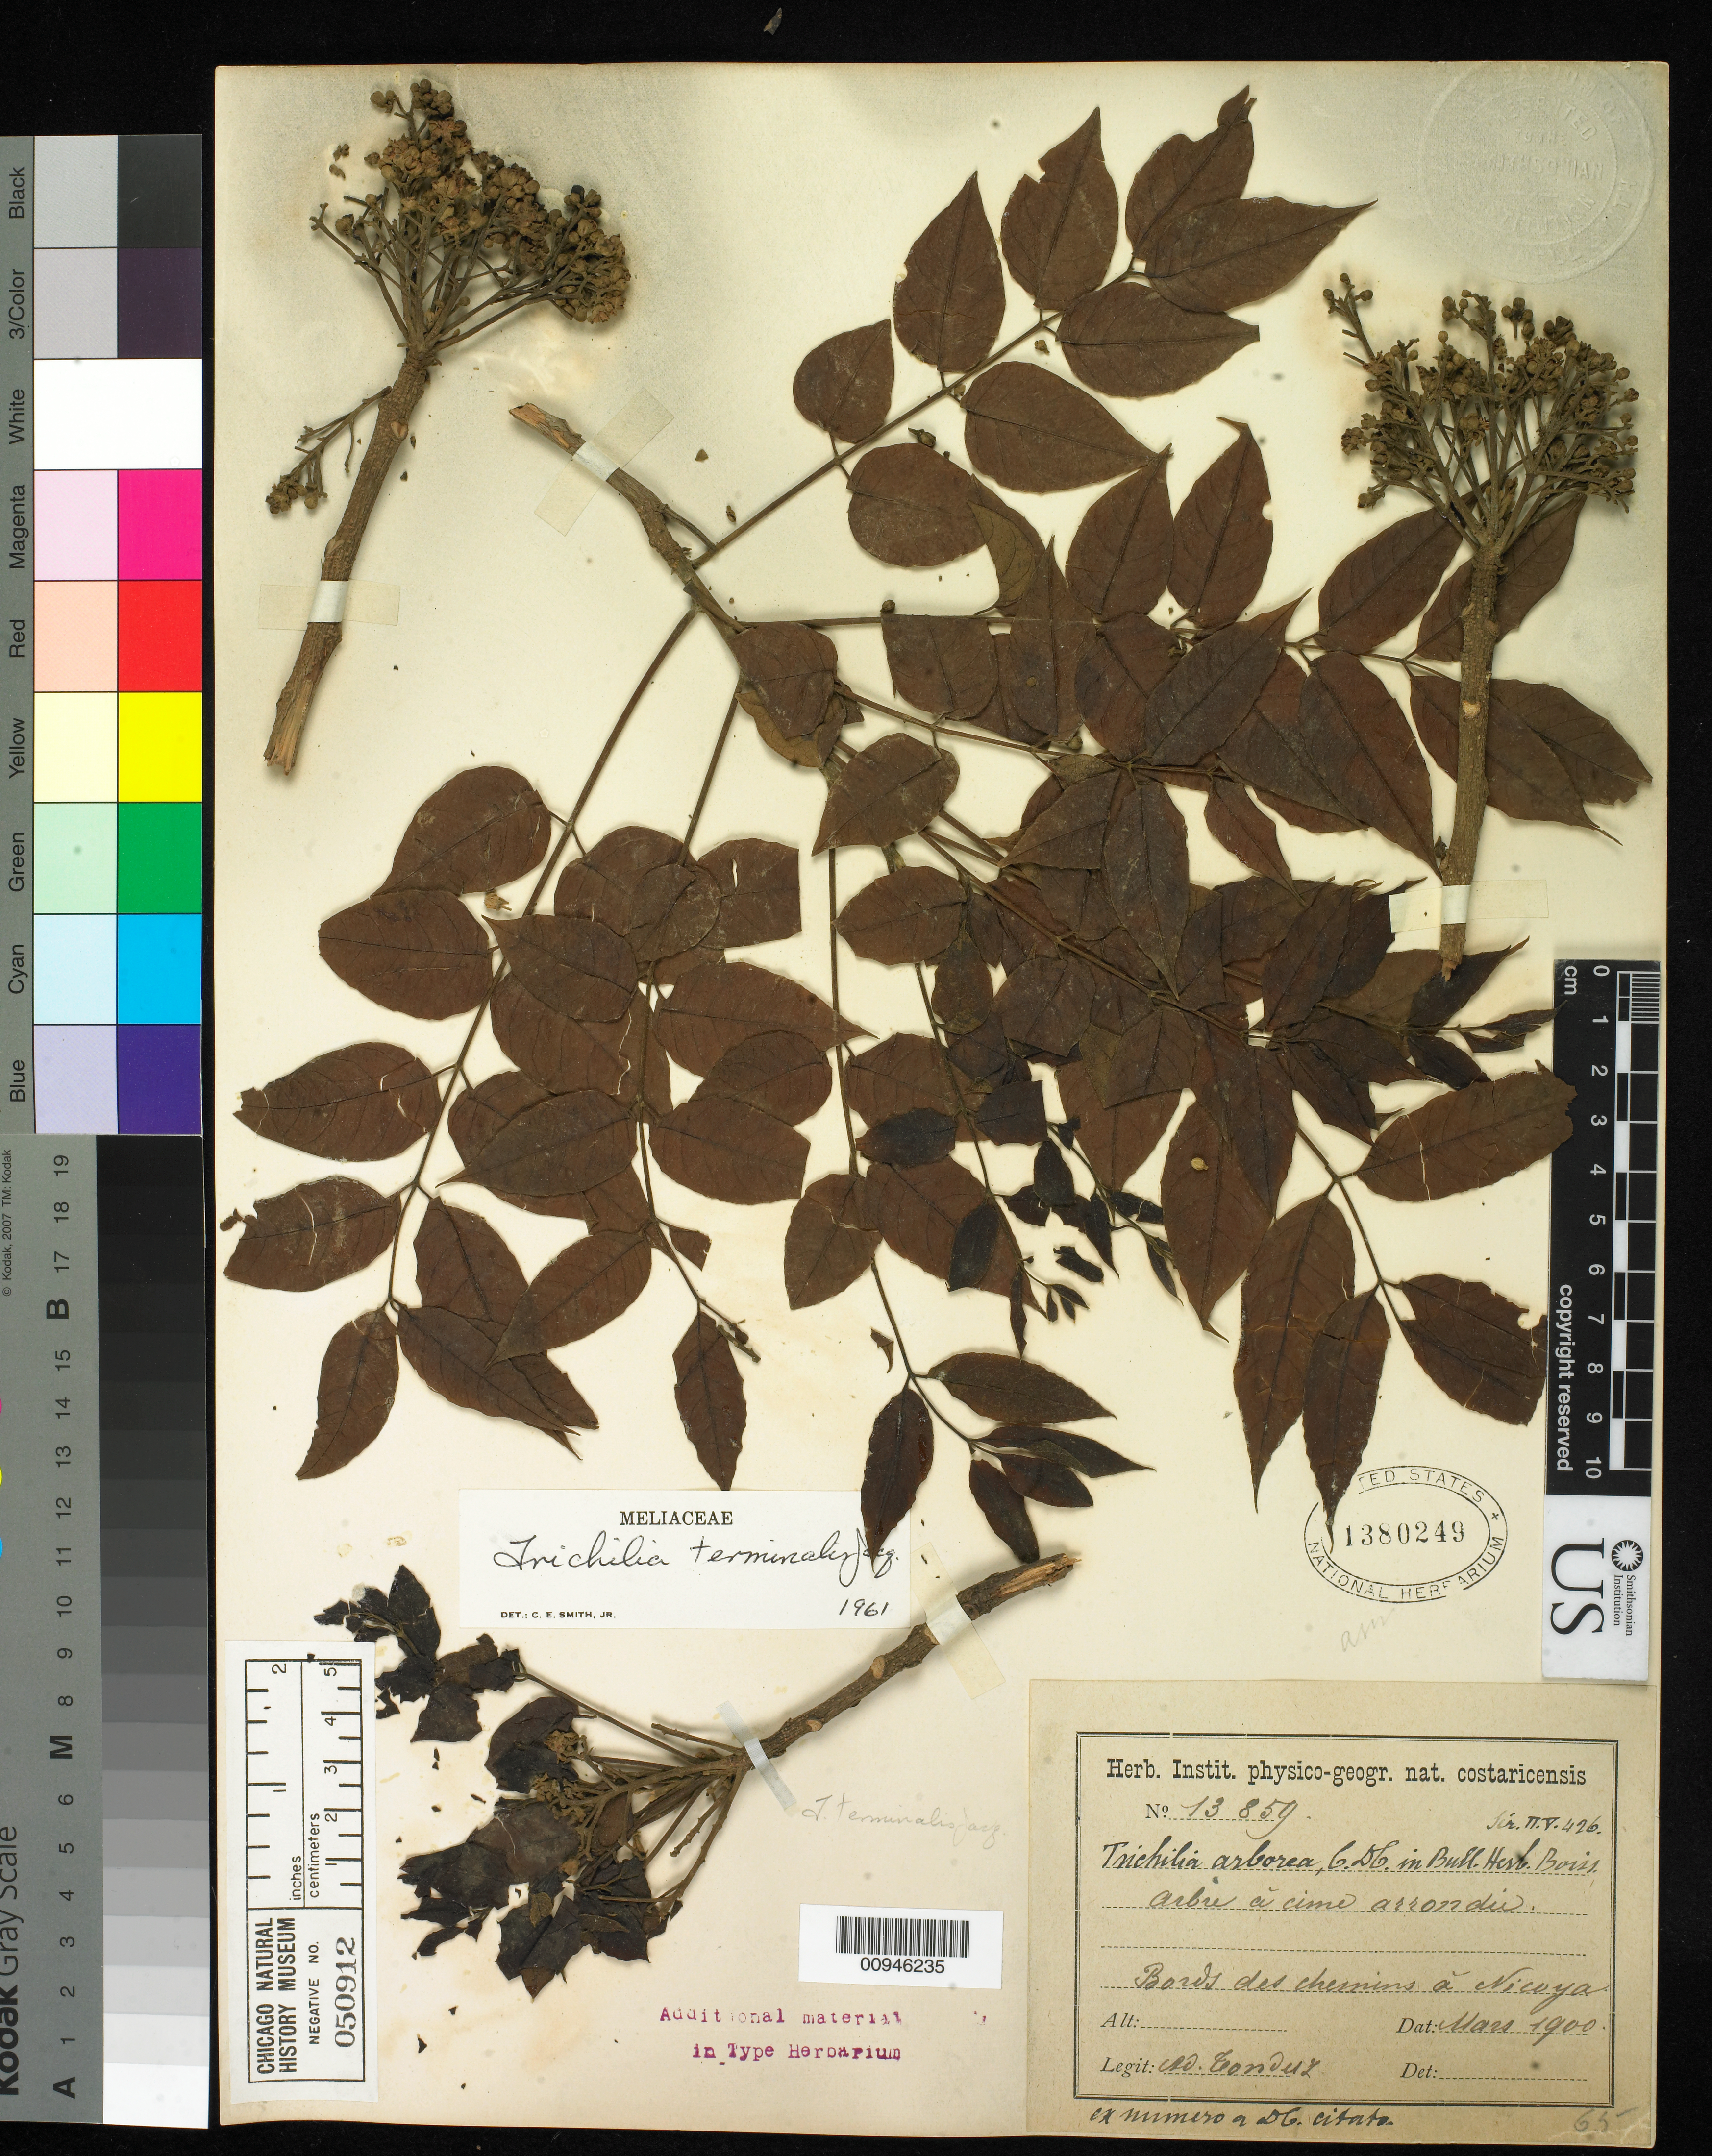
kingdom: Plantae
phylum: Tracheophyta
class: Magnoliopsida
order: Sapindales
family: Meliaceae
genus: Trichilia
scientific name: Trichilia arborea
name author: C. DC.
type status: Isotype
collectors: A. Tonduz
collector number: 13859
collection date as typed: Mar 1900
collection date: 1900-03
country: Costa Rica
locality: Bords des chemins a Nicoya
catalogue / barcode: US 1380249